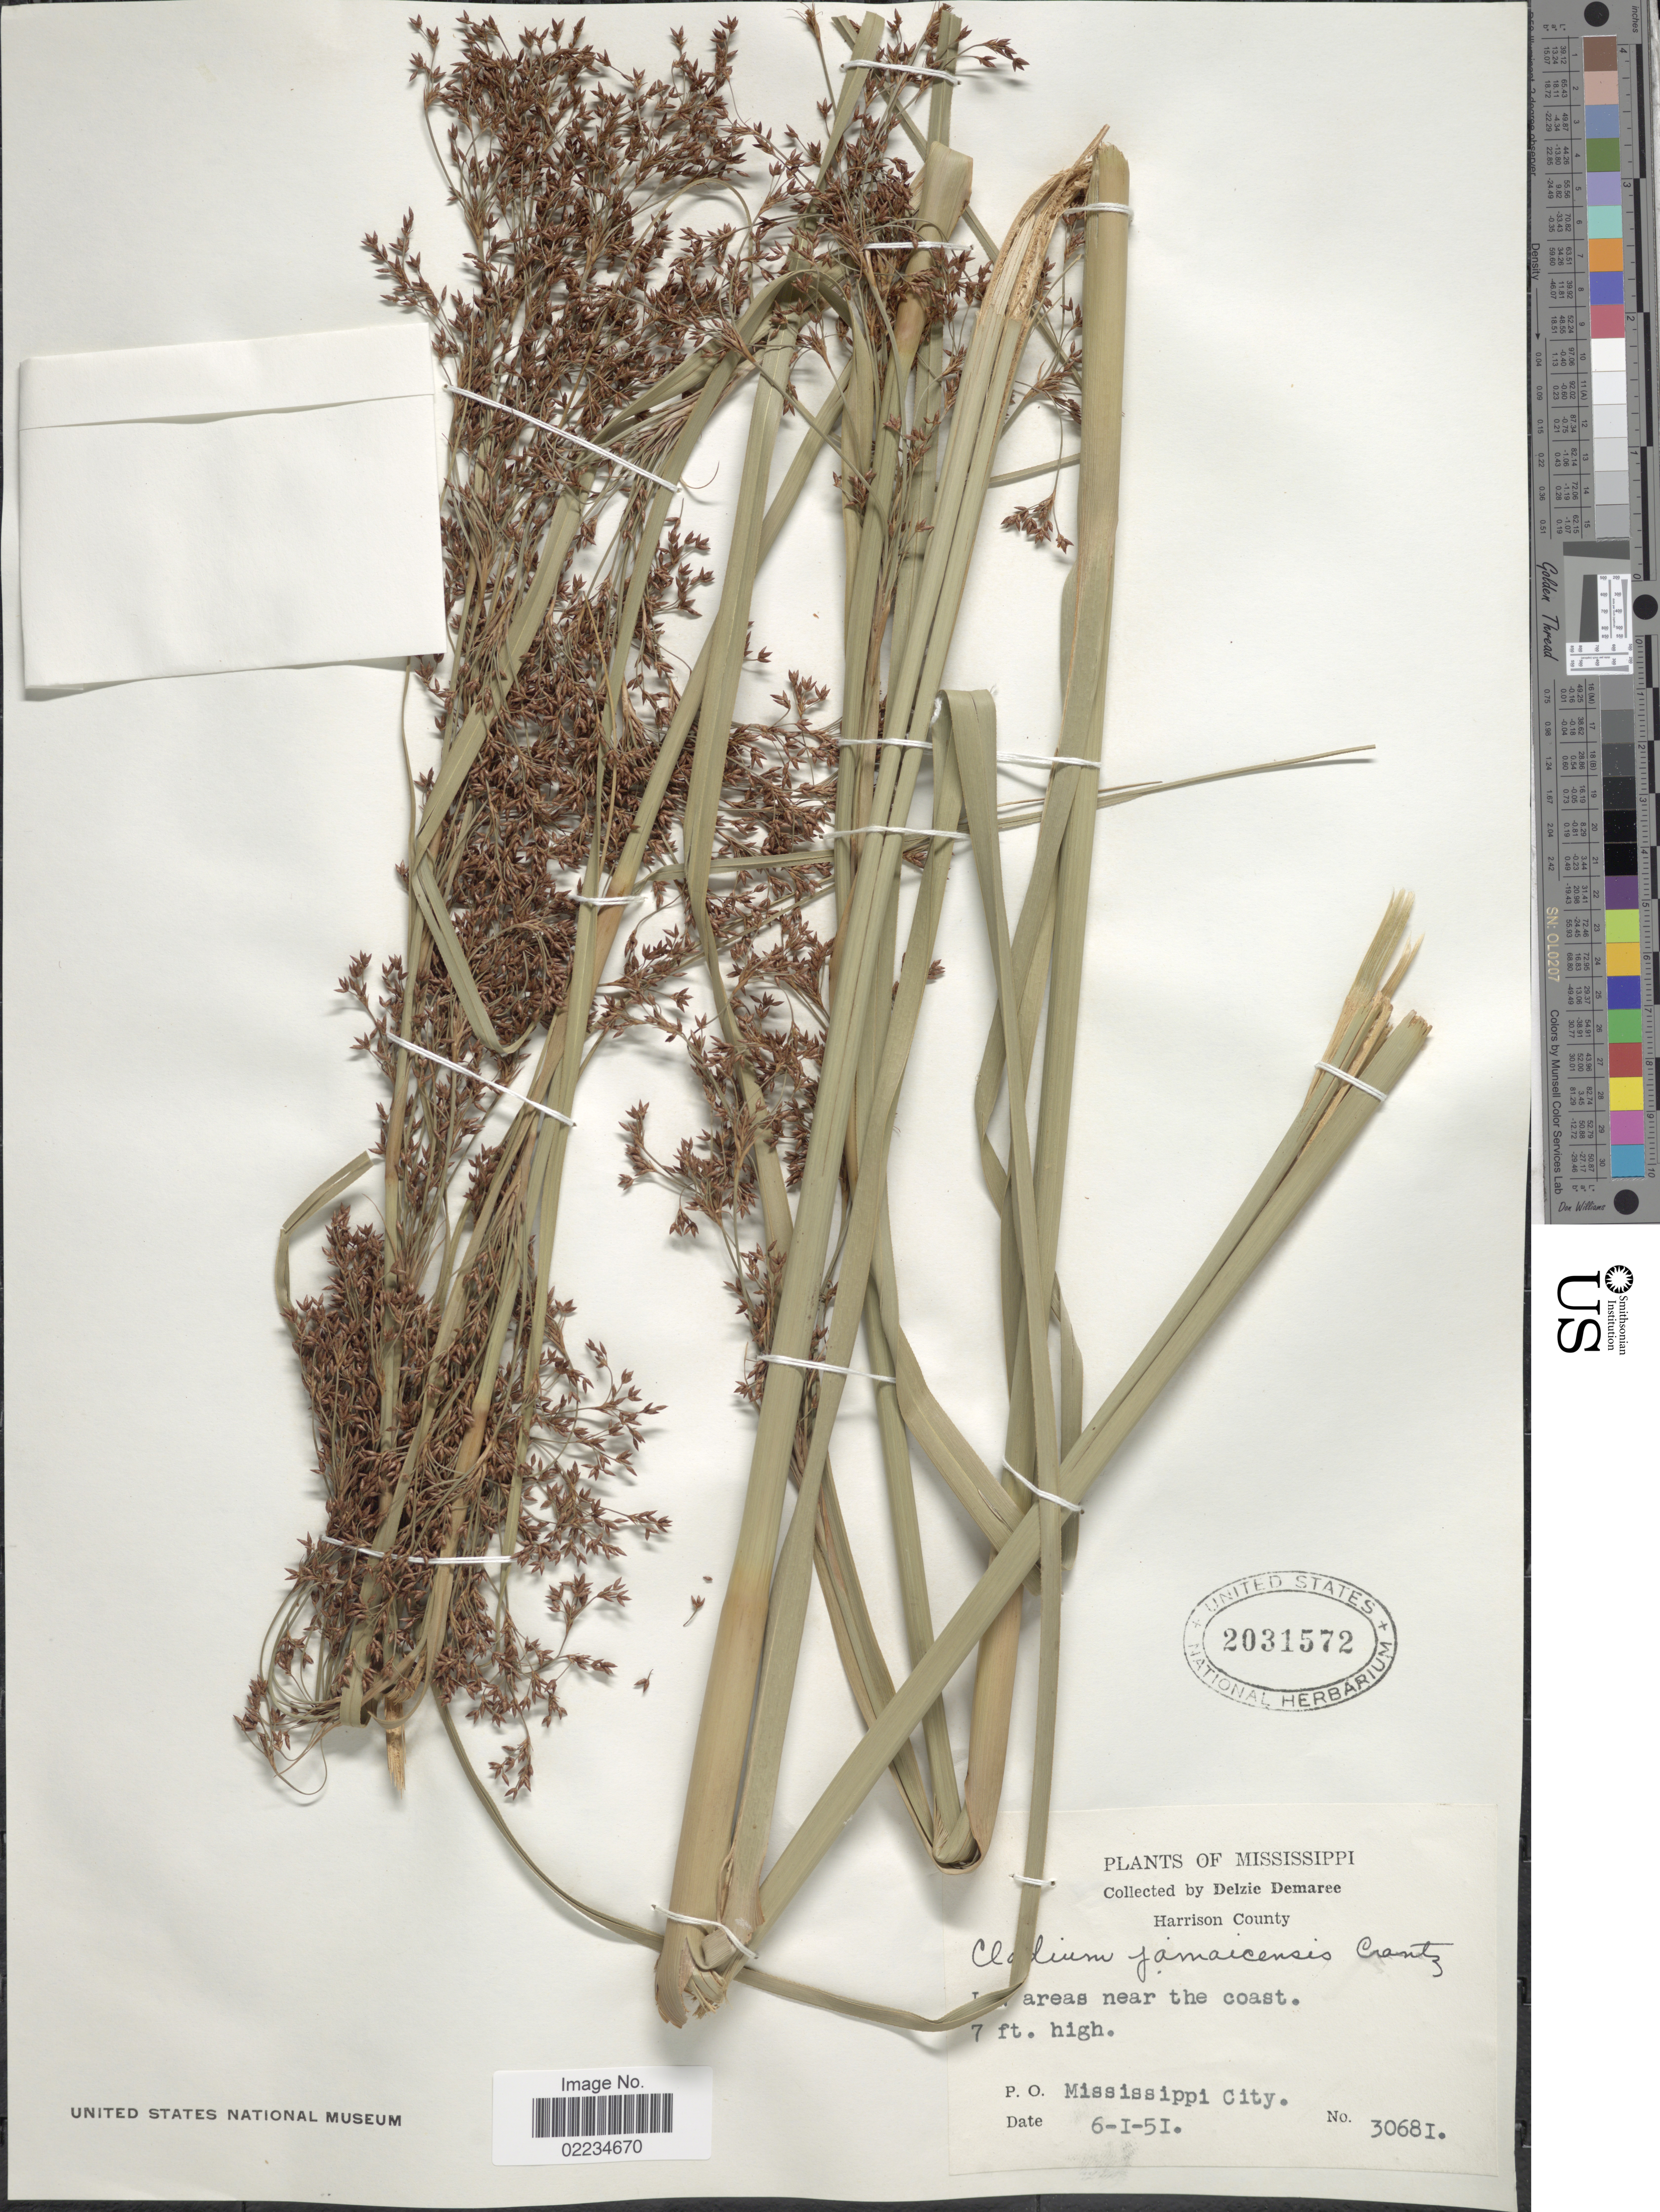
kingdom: Plantae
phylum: Tracheophyta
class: Liliopsida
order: Poales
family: Cyperaceae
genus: Cladium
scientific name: Cladium jamaicense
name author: Crantz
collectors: D. Demaree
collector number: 30681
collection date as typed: Transcribed d/m/y: 1/6/51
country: United States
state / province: Mississippi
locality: Harrison County, low areas near the coast, P.O. Mississippi City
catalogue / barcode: US 2031572